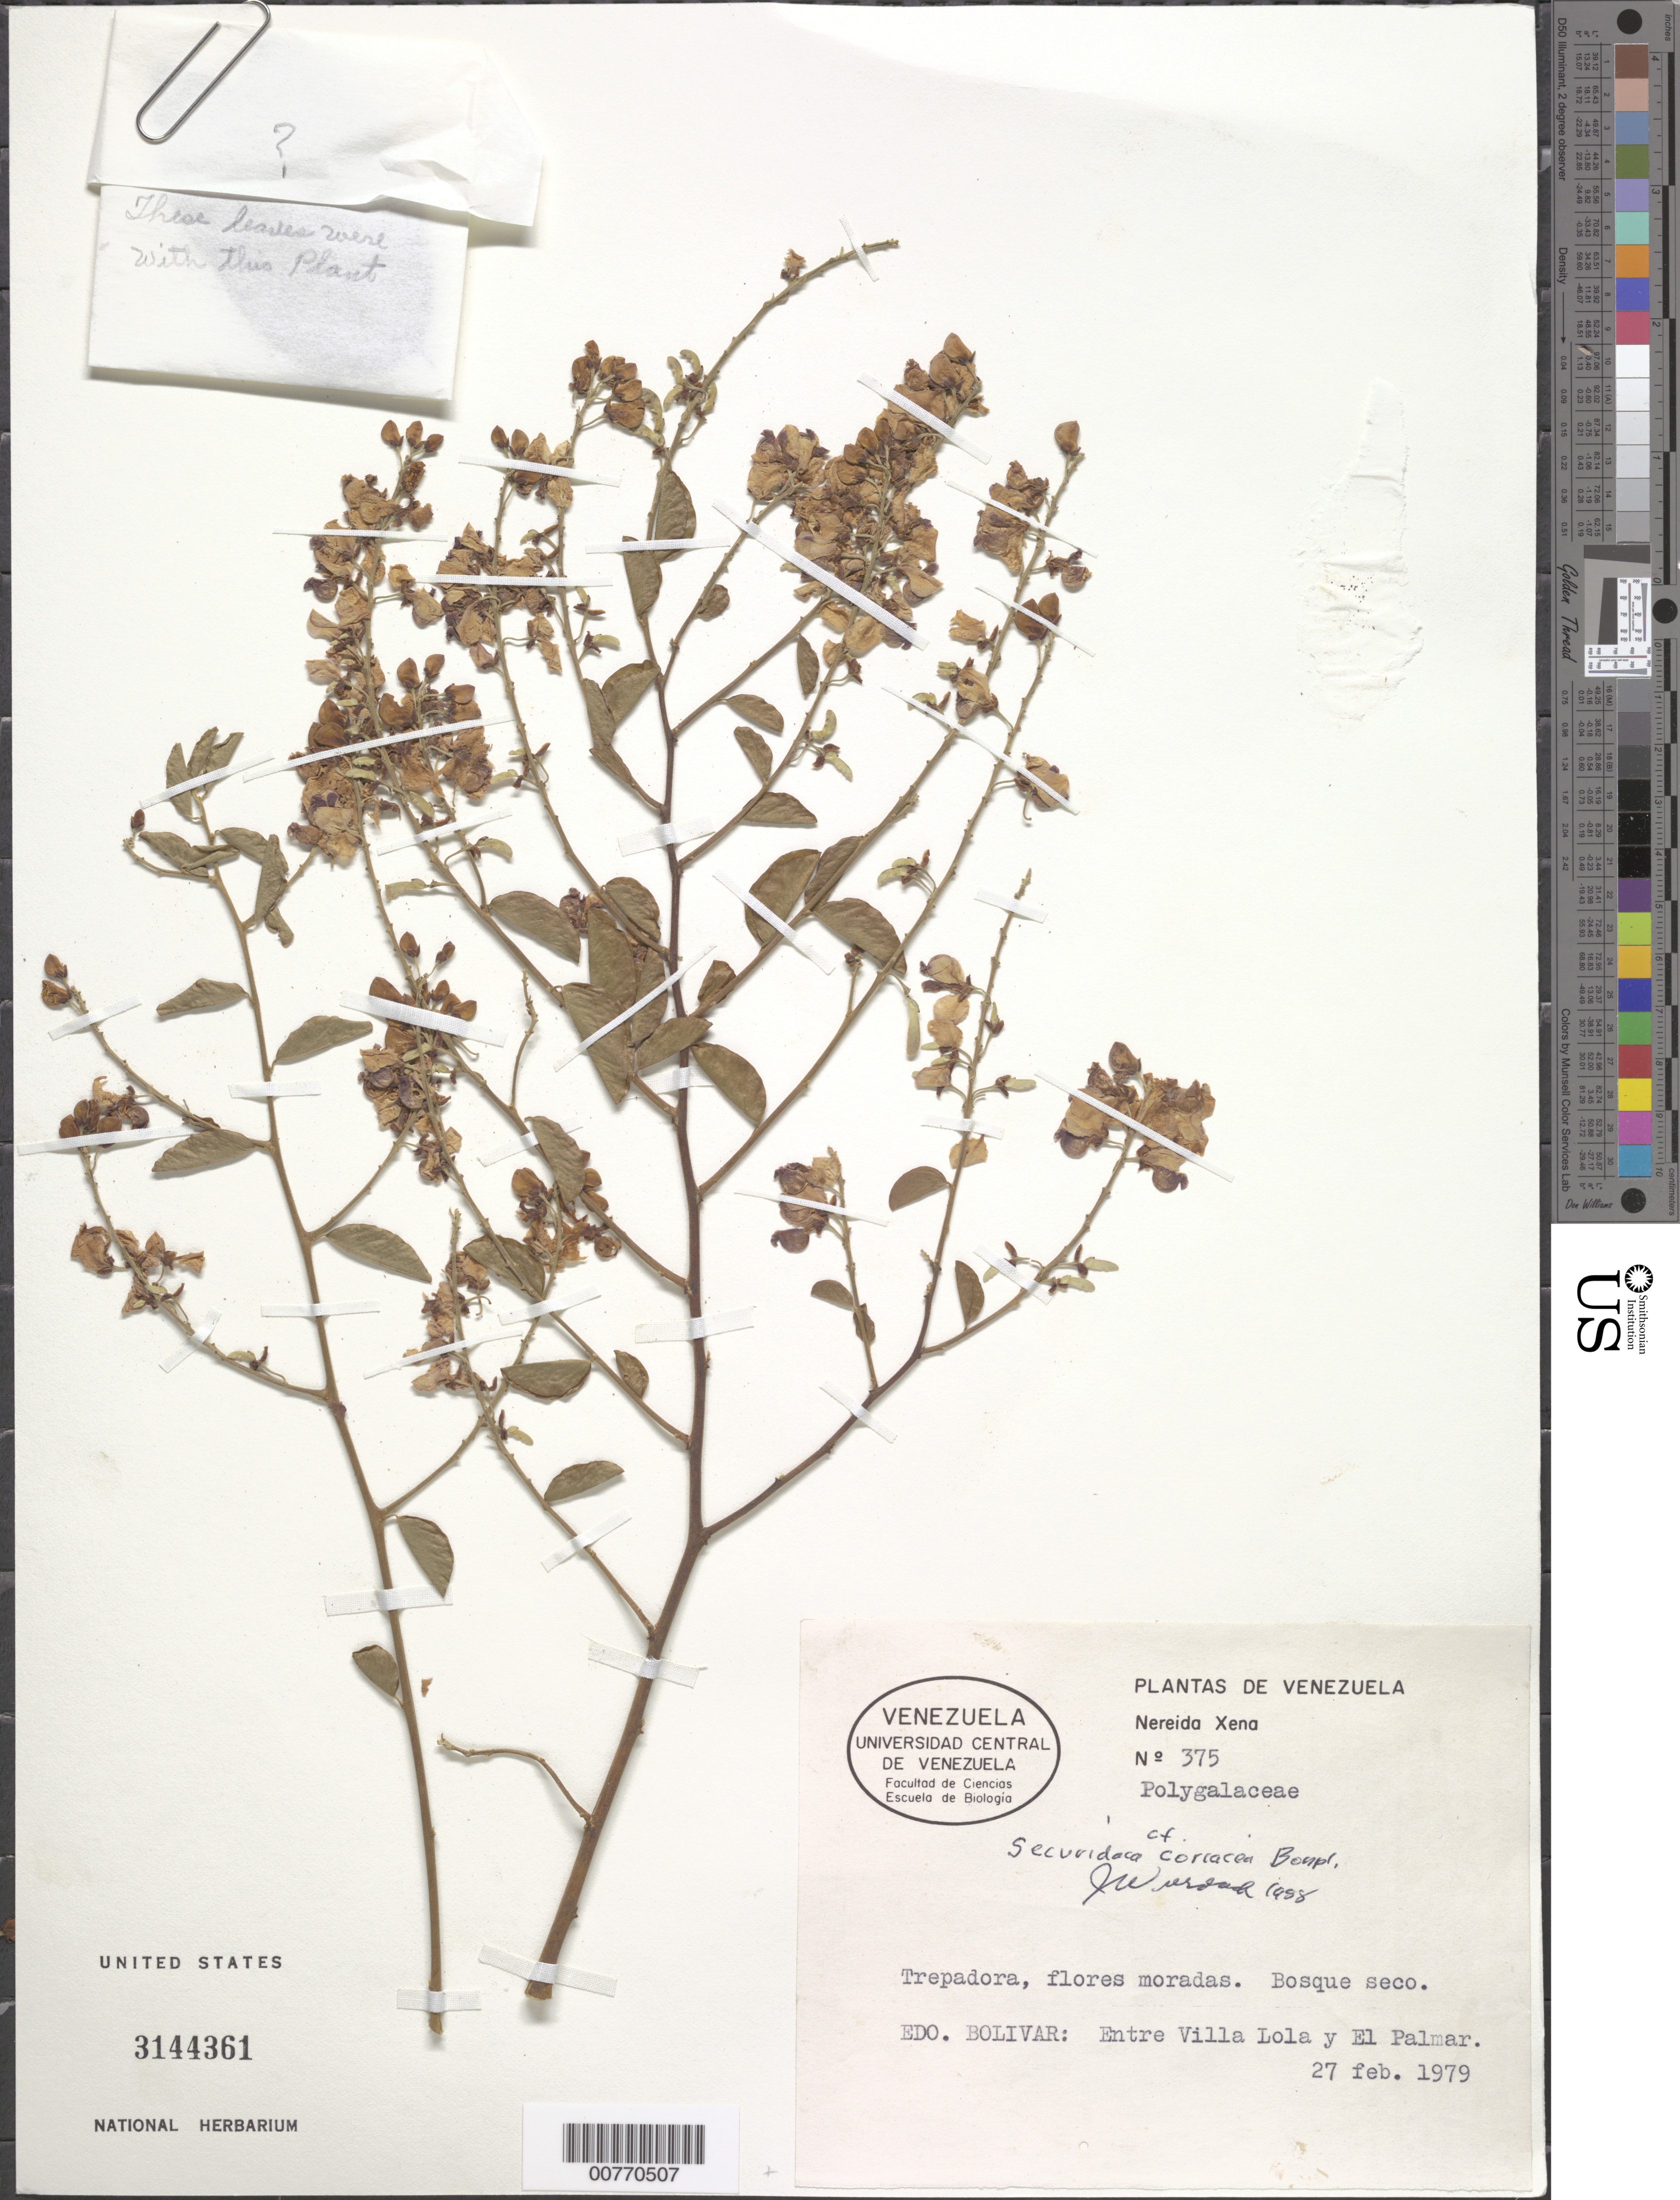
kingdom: Plantae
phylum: Tracheophyta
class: Magnoliopsida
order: Fabales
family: Polygalaceae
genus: Securidaca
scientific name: Securidaca coriacea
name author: Bonpl. ex Steud.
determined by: Wurdack, John J., (US), US (UNITED STATES)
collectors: N. Xena de Enrech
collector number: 375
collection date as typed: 27-Feb-79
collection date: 1979-02-27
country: Venezuela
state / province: Bolívar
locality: Villa Lola to El Palmar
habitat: Dry forest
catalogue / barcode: US 3144361